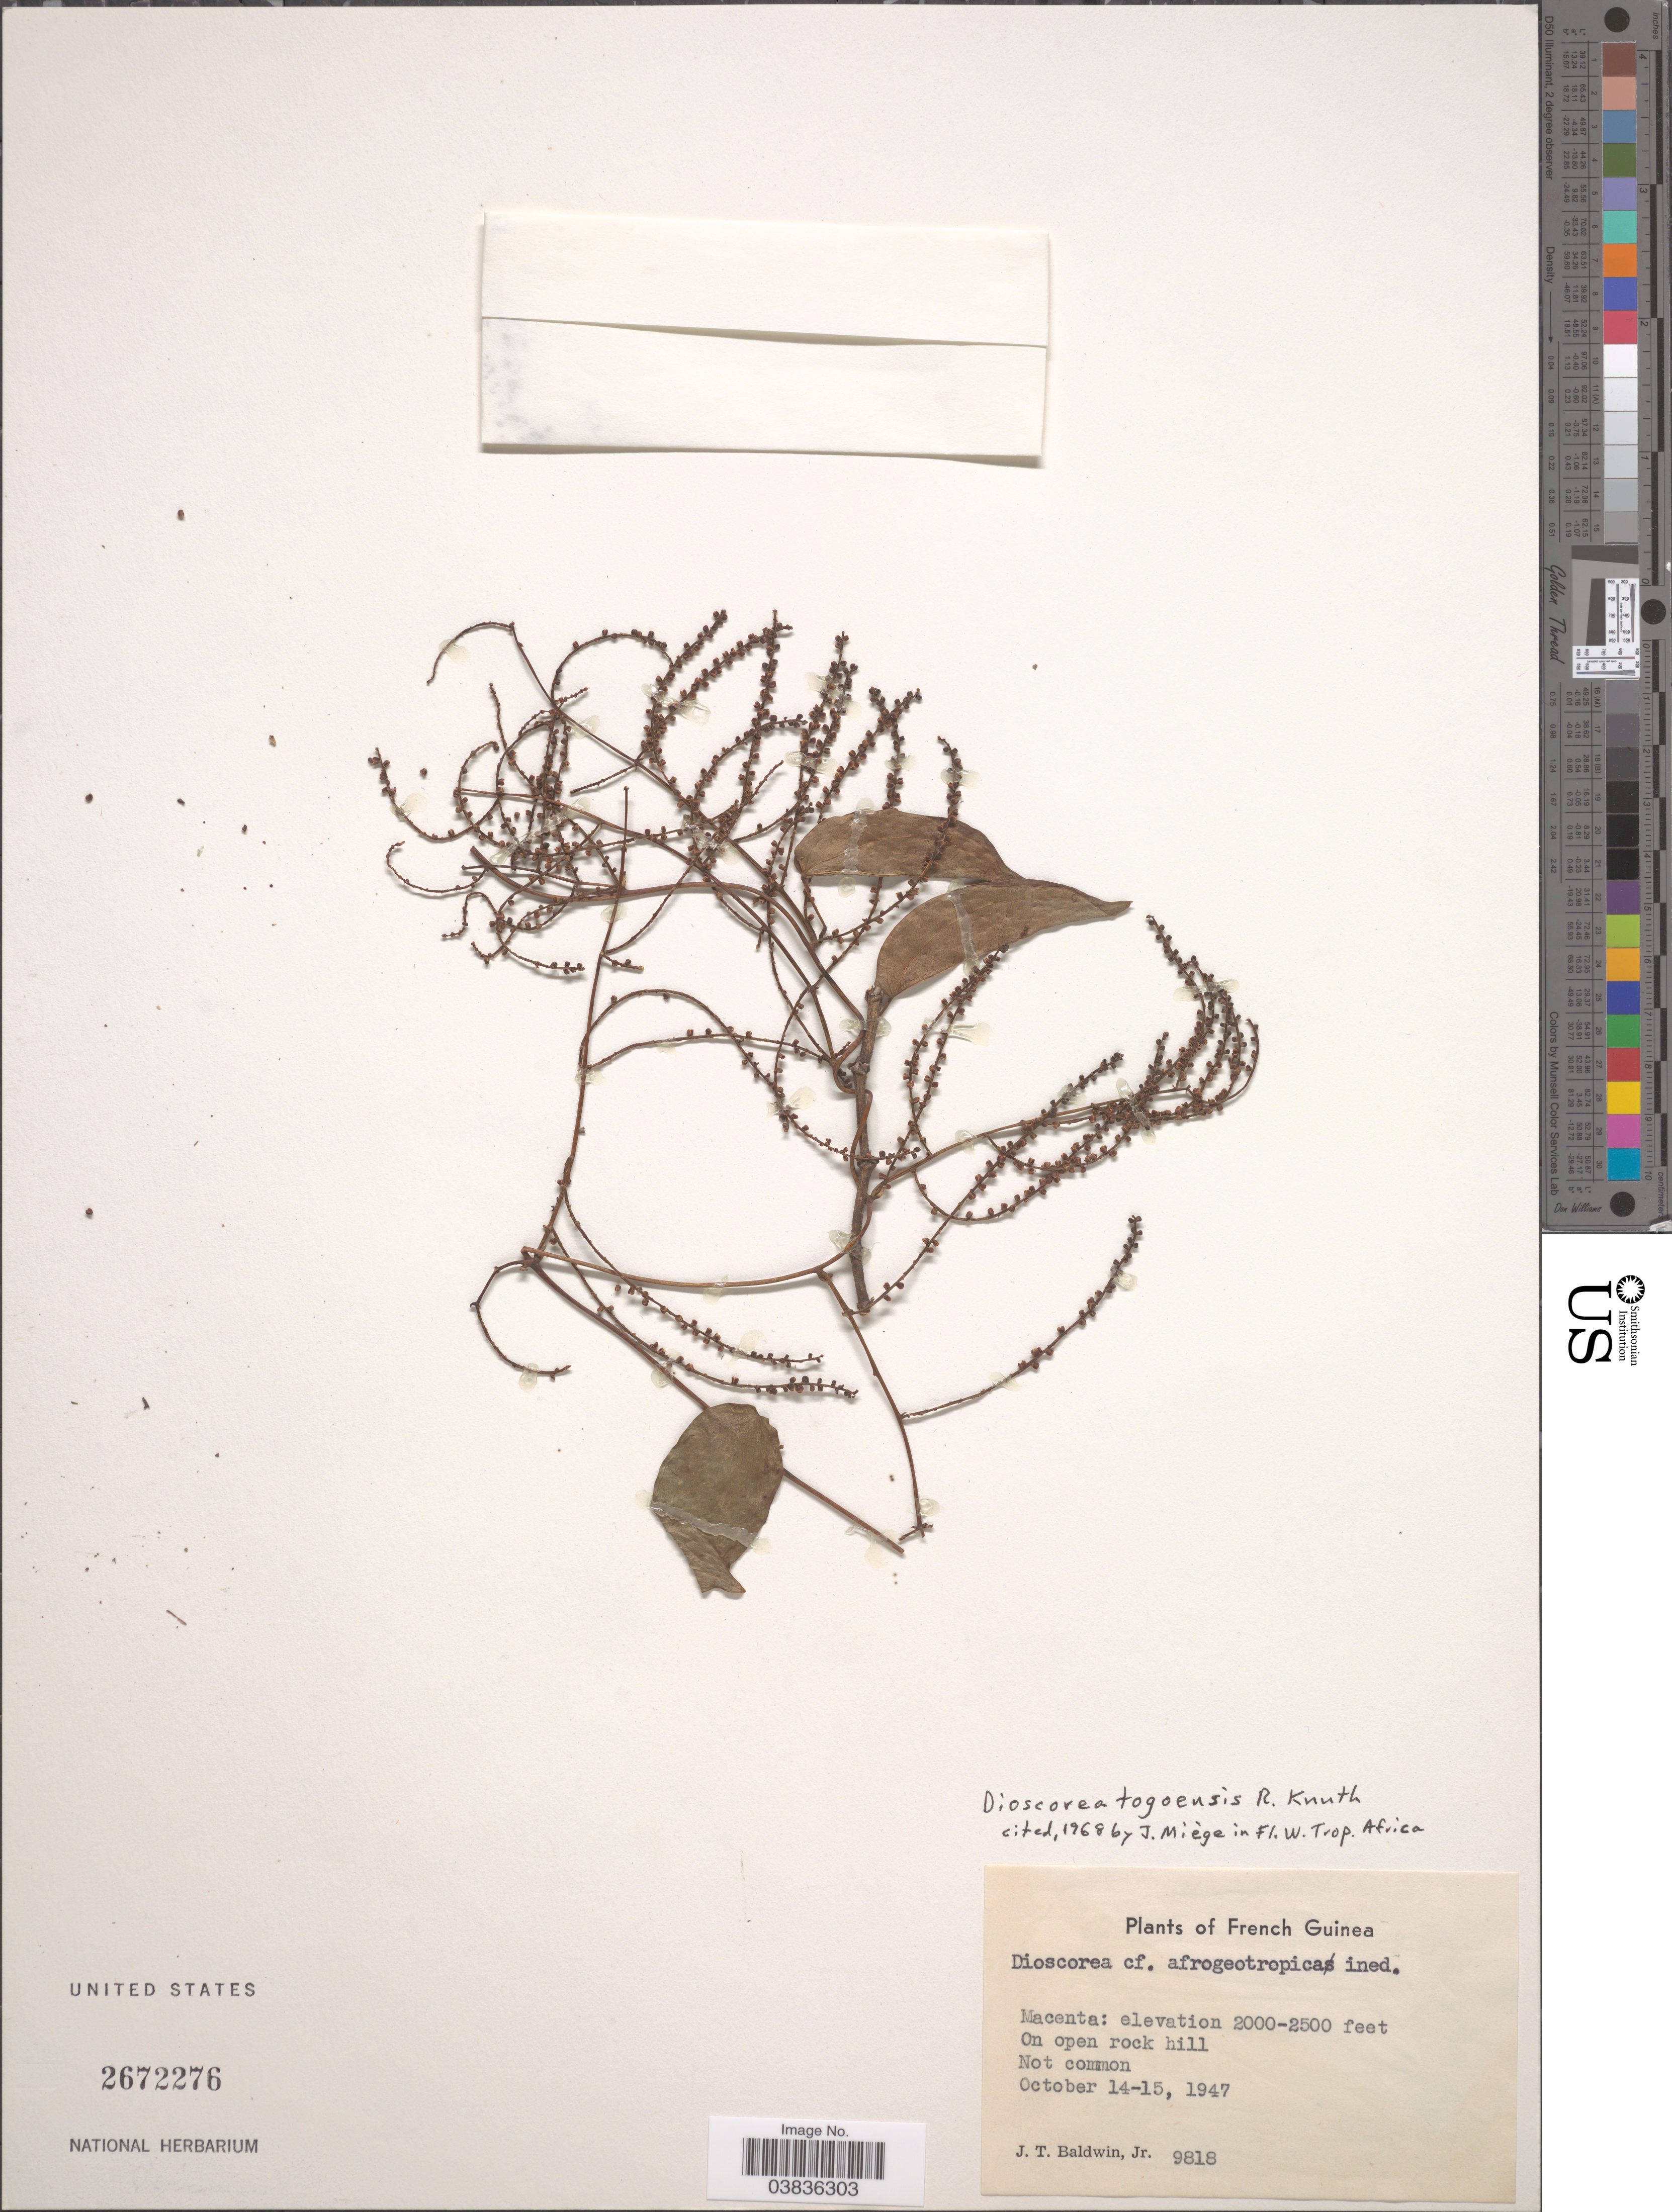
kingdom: Plantae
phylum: Tracheophyta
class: Liliopsida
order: Dioscoreales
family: Dioscoreaceae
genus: Dioscorea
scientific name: Dioscorea togoensis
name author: R. Knuth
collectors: J. T. Baldwin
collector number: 9818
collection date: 1947-10-14/1947-10-15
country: Guinea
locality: French Guinea. Macenta.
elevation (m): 610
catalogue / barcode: US 2672276